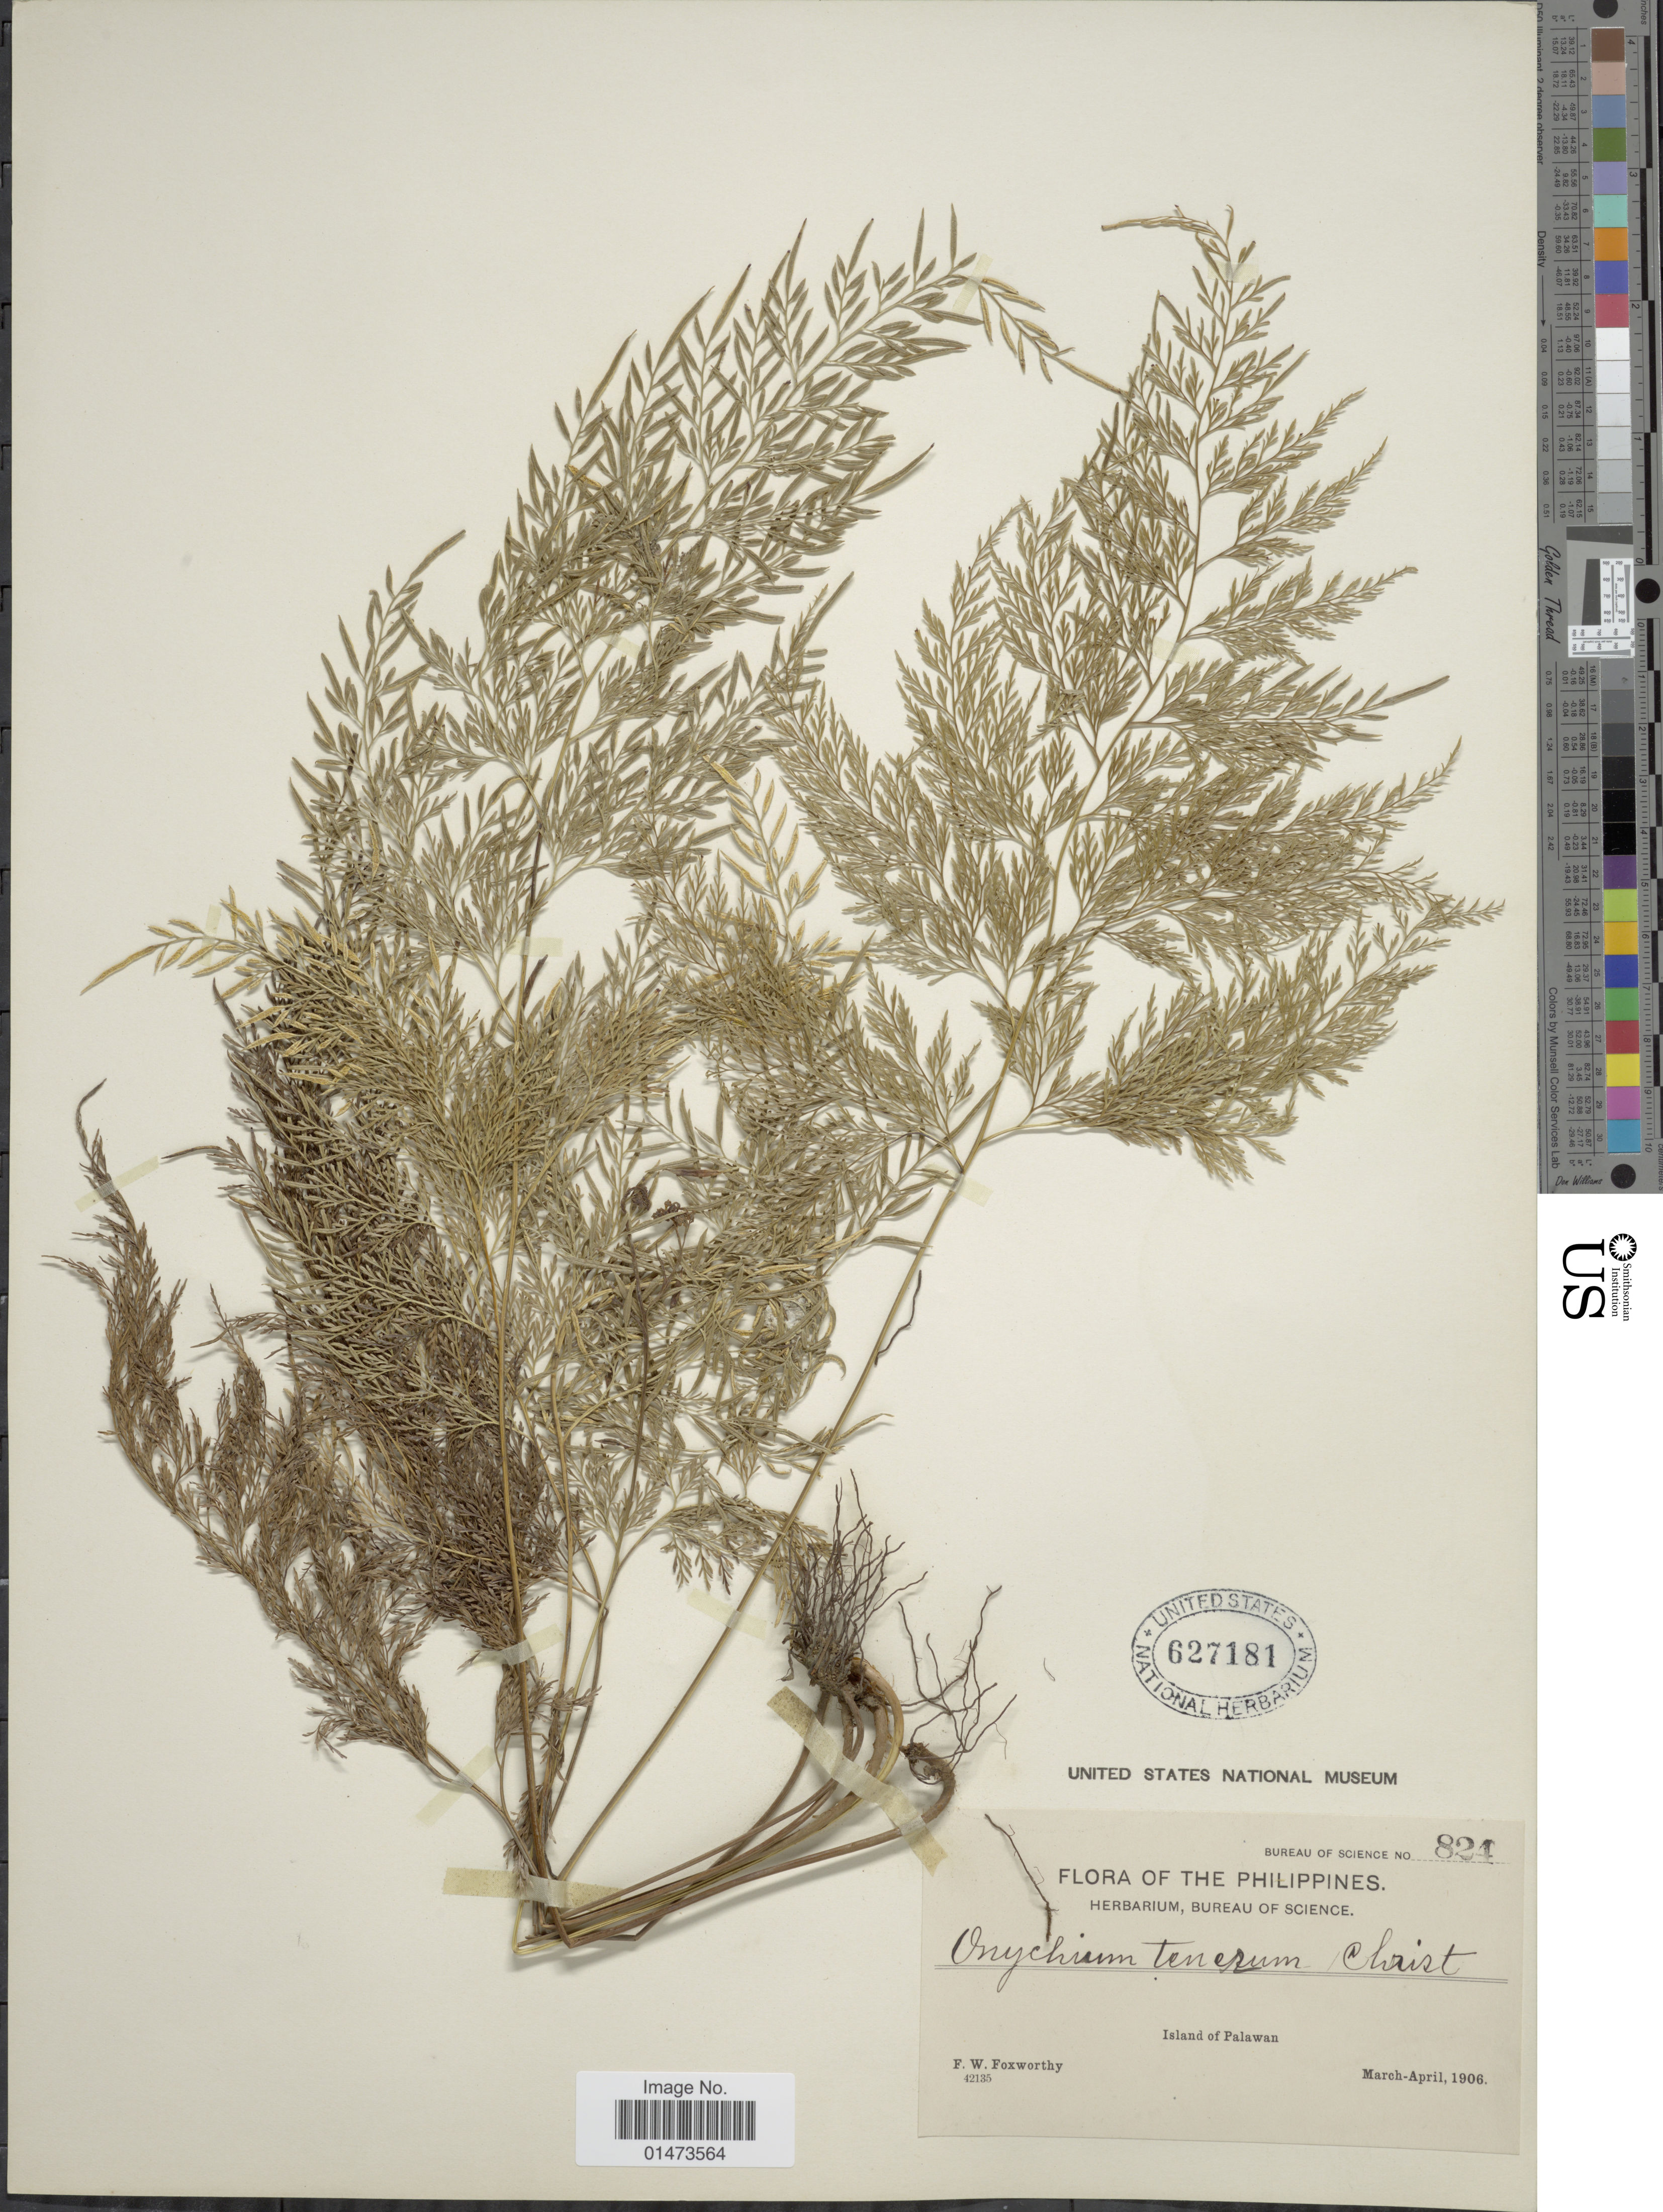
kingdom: Plantae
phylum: Tracheophyta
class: Polypodiopsida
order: Polypodiales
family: Pteridaceae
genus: Onychium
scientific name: Onychium siliculosum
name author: (Desv.) C. Chr.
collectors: F. W. Foxworthy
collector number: Bureau of Science 824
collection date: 1906-03/1906-04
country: Philippines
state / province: Mimaropa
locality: Island of Palawan.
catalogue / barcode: US 627181